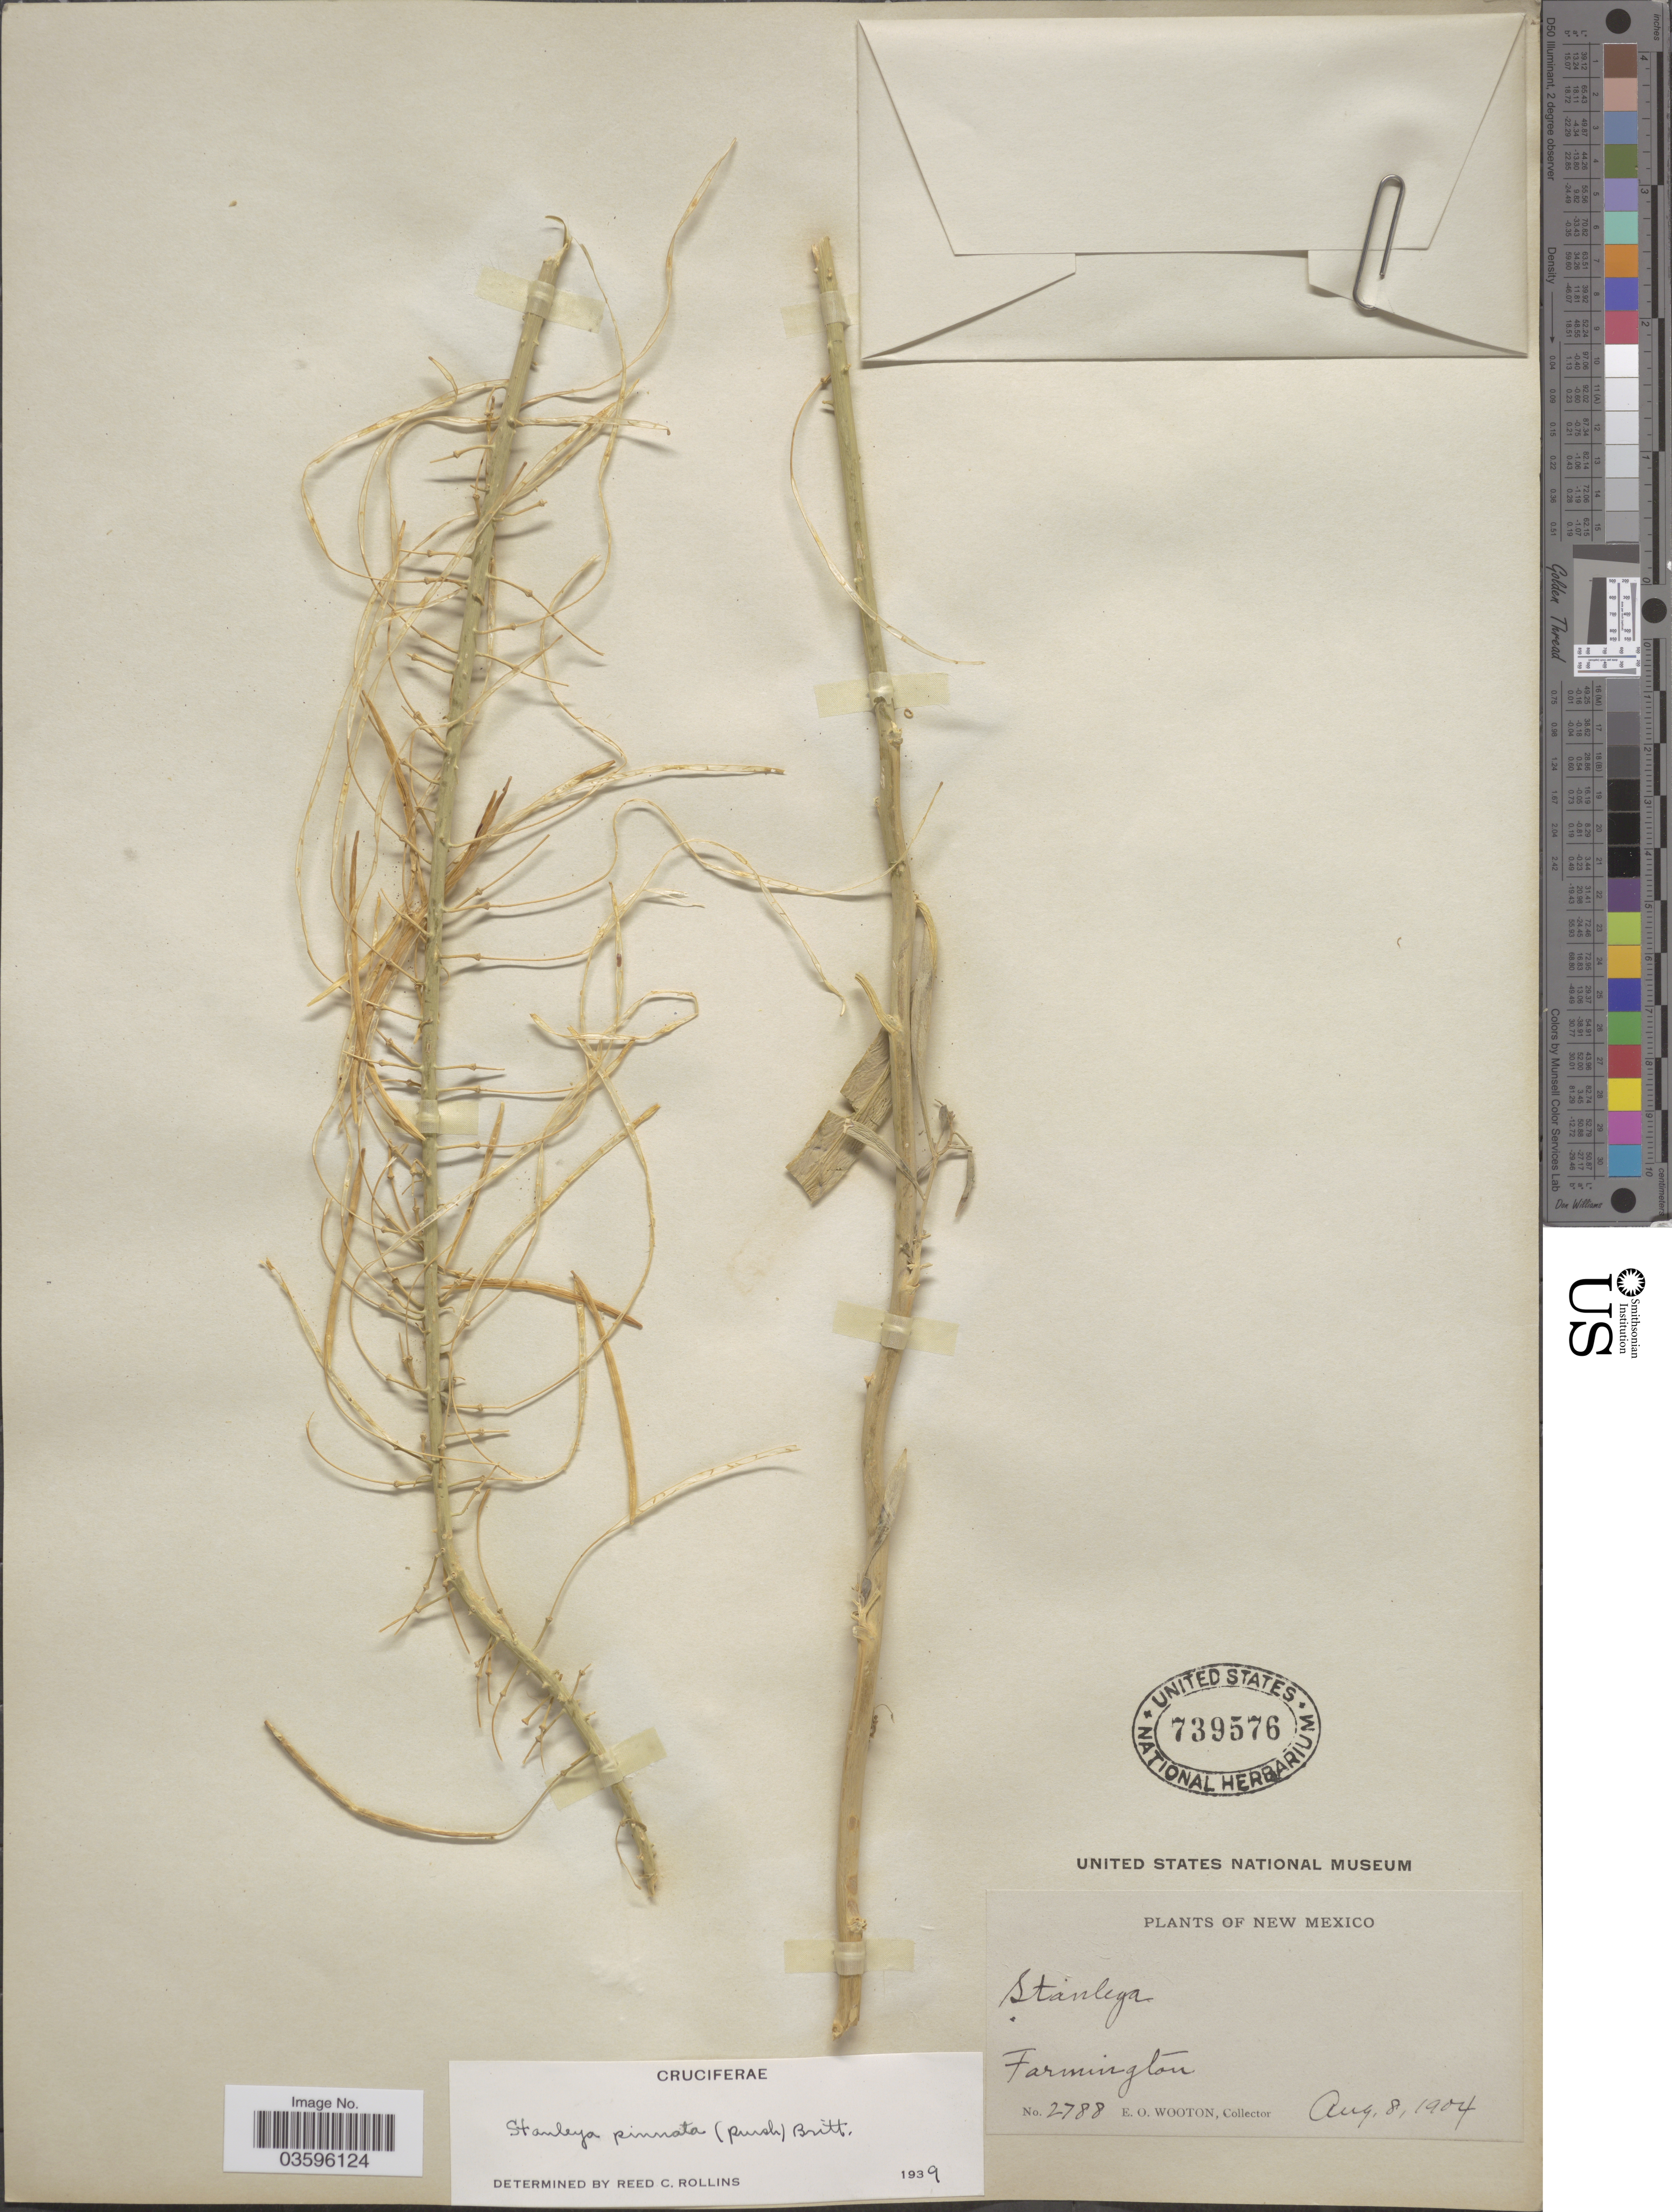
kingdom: Plantae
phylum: Tracheophyta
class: Magnoliopsida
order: Brassicales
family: Brassicaceae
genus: Stanleya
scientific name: Stanleya pinnata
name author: (Pursh) Britton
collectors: E. O. Wooton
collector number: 2788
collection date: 1904-08-08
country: United States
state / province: New Mexico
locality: Farmington.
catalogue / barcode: US 739576